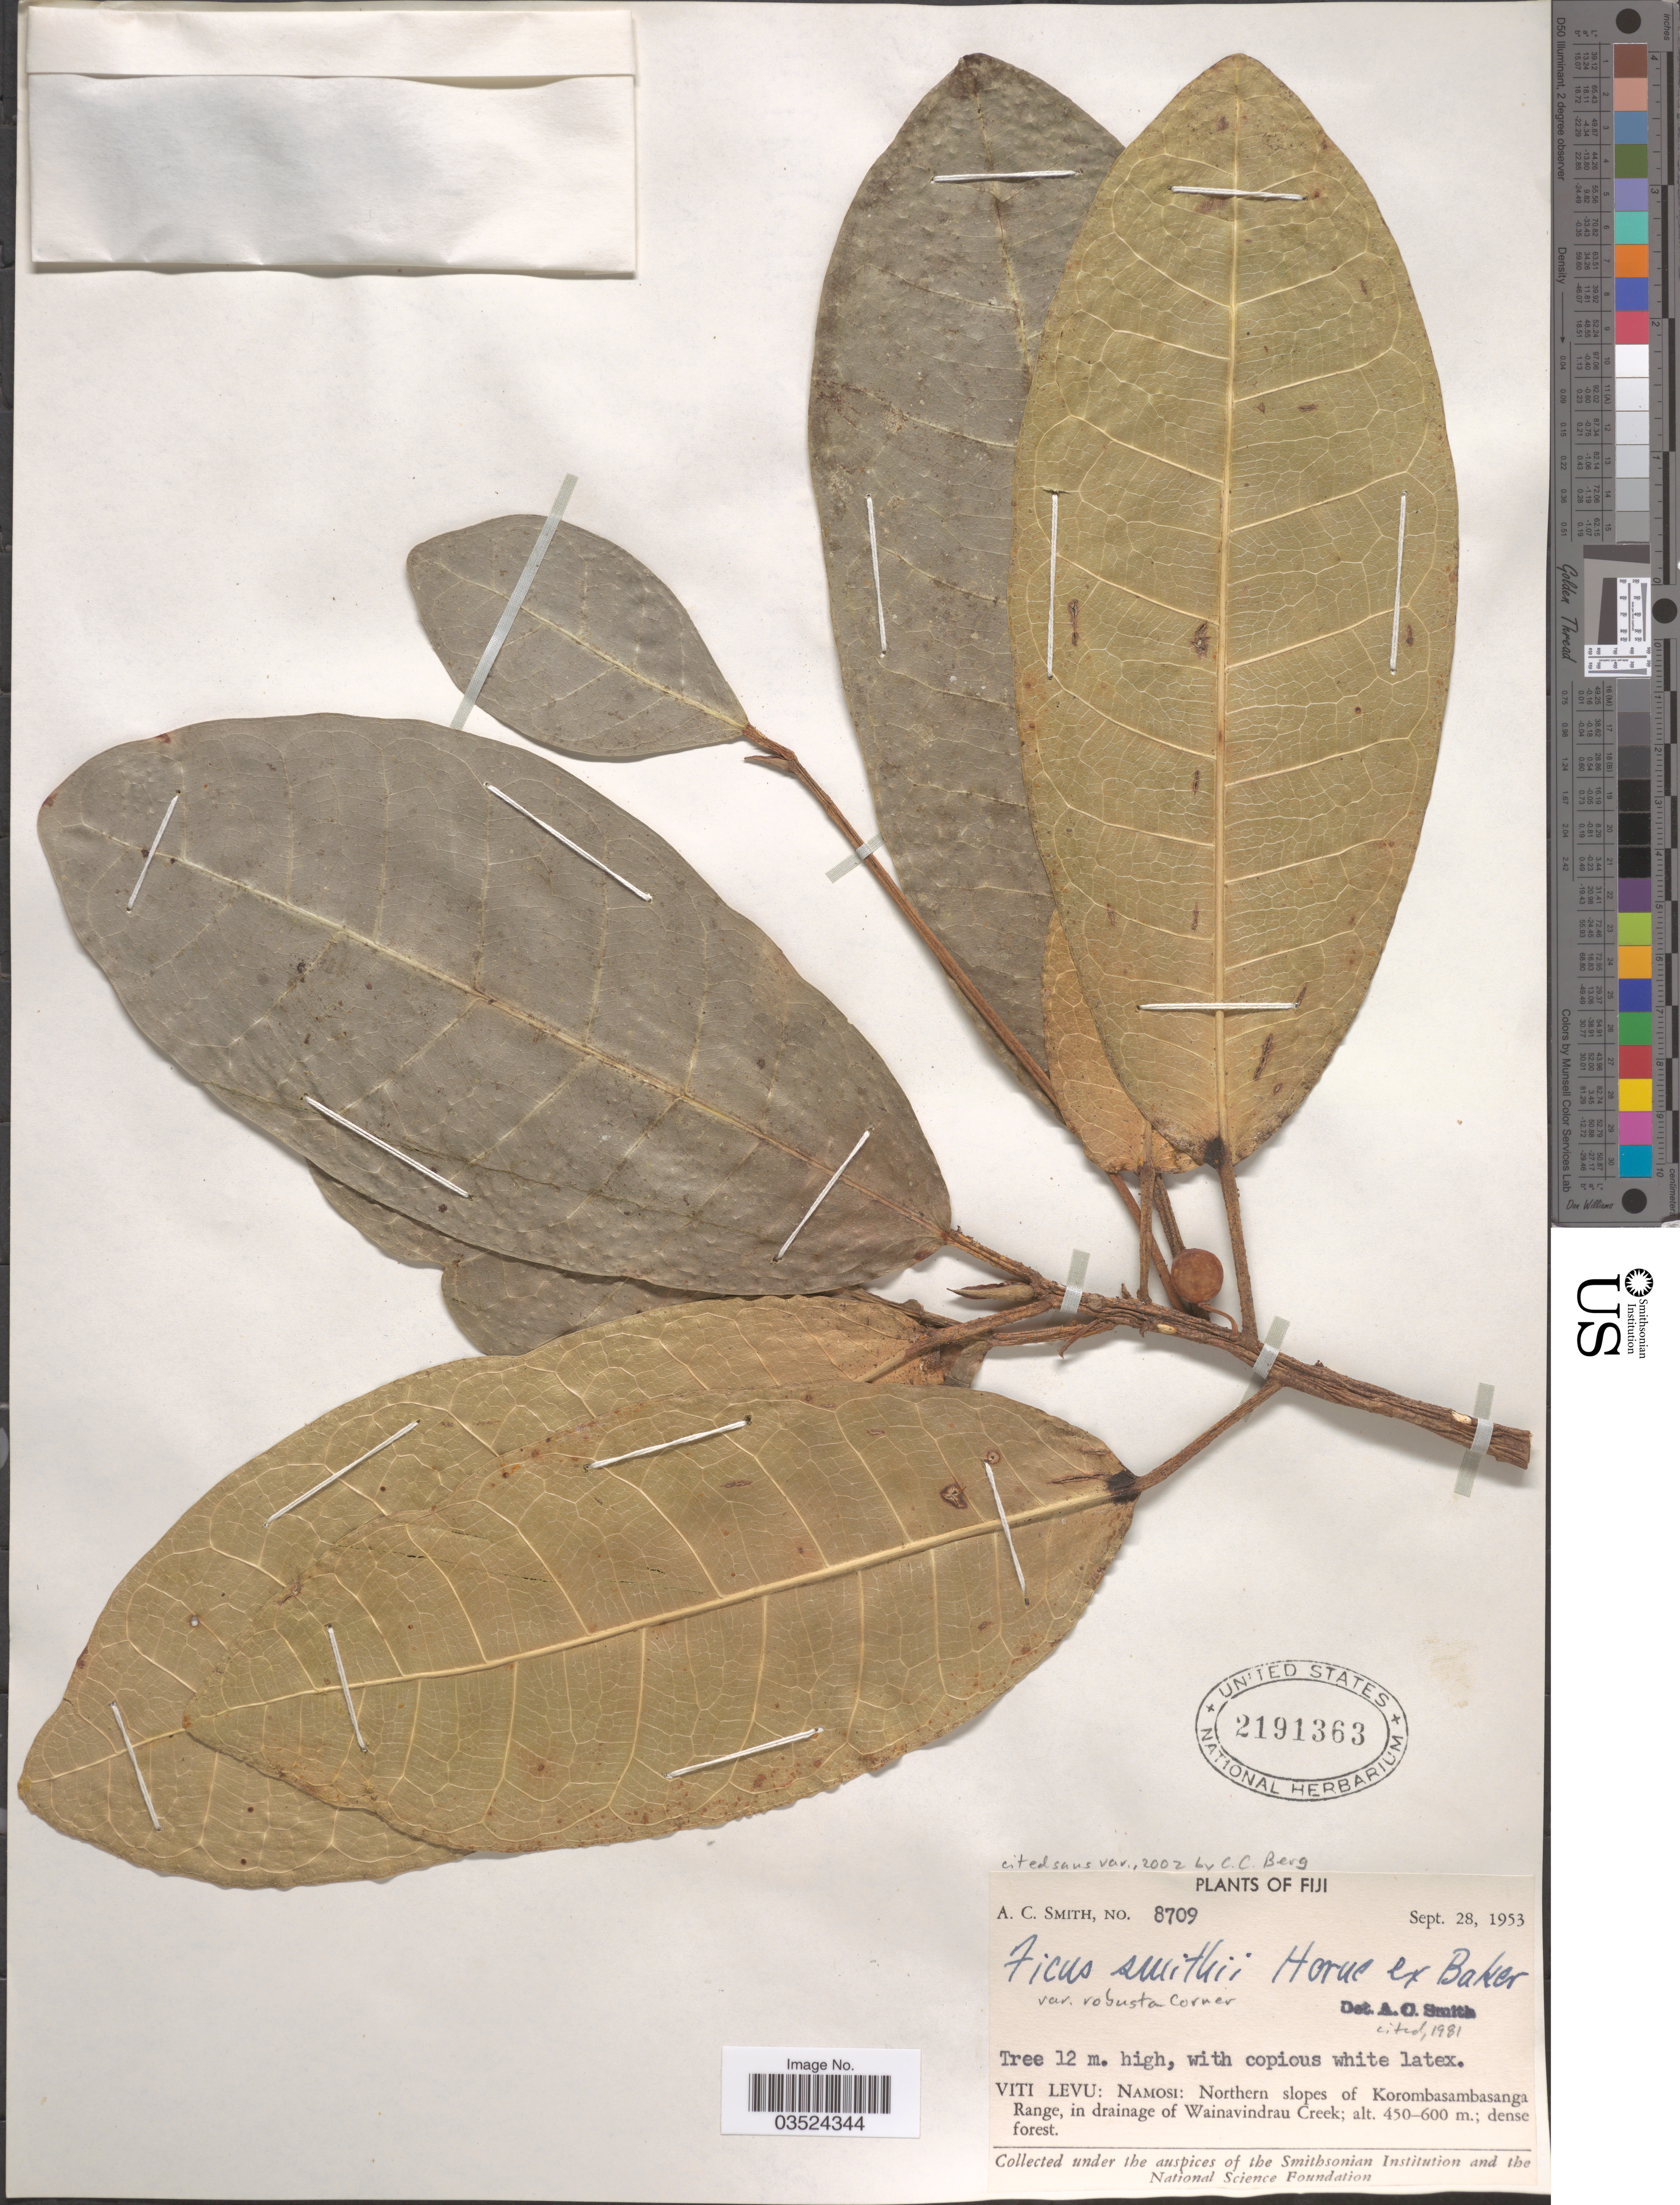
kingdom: Plantae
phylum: Tracheophyta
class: Magnoliopsida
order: Rosales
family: Moraceae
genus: Ficus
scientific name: Ficus smithii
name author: Horne ex Baker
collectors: A. C. Smith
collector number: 8709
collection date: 1953-09-28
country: Fiji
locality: Viti Levu: Namosi: Northern slopes of Korombasambasanga Range, in drainage of Wainavindrau Creek.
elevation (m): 450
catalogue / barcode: US 2191363